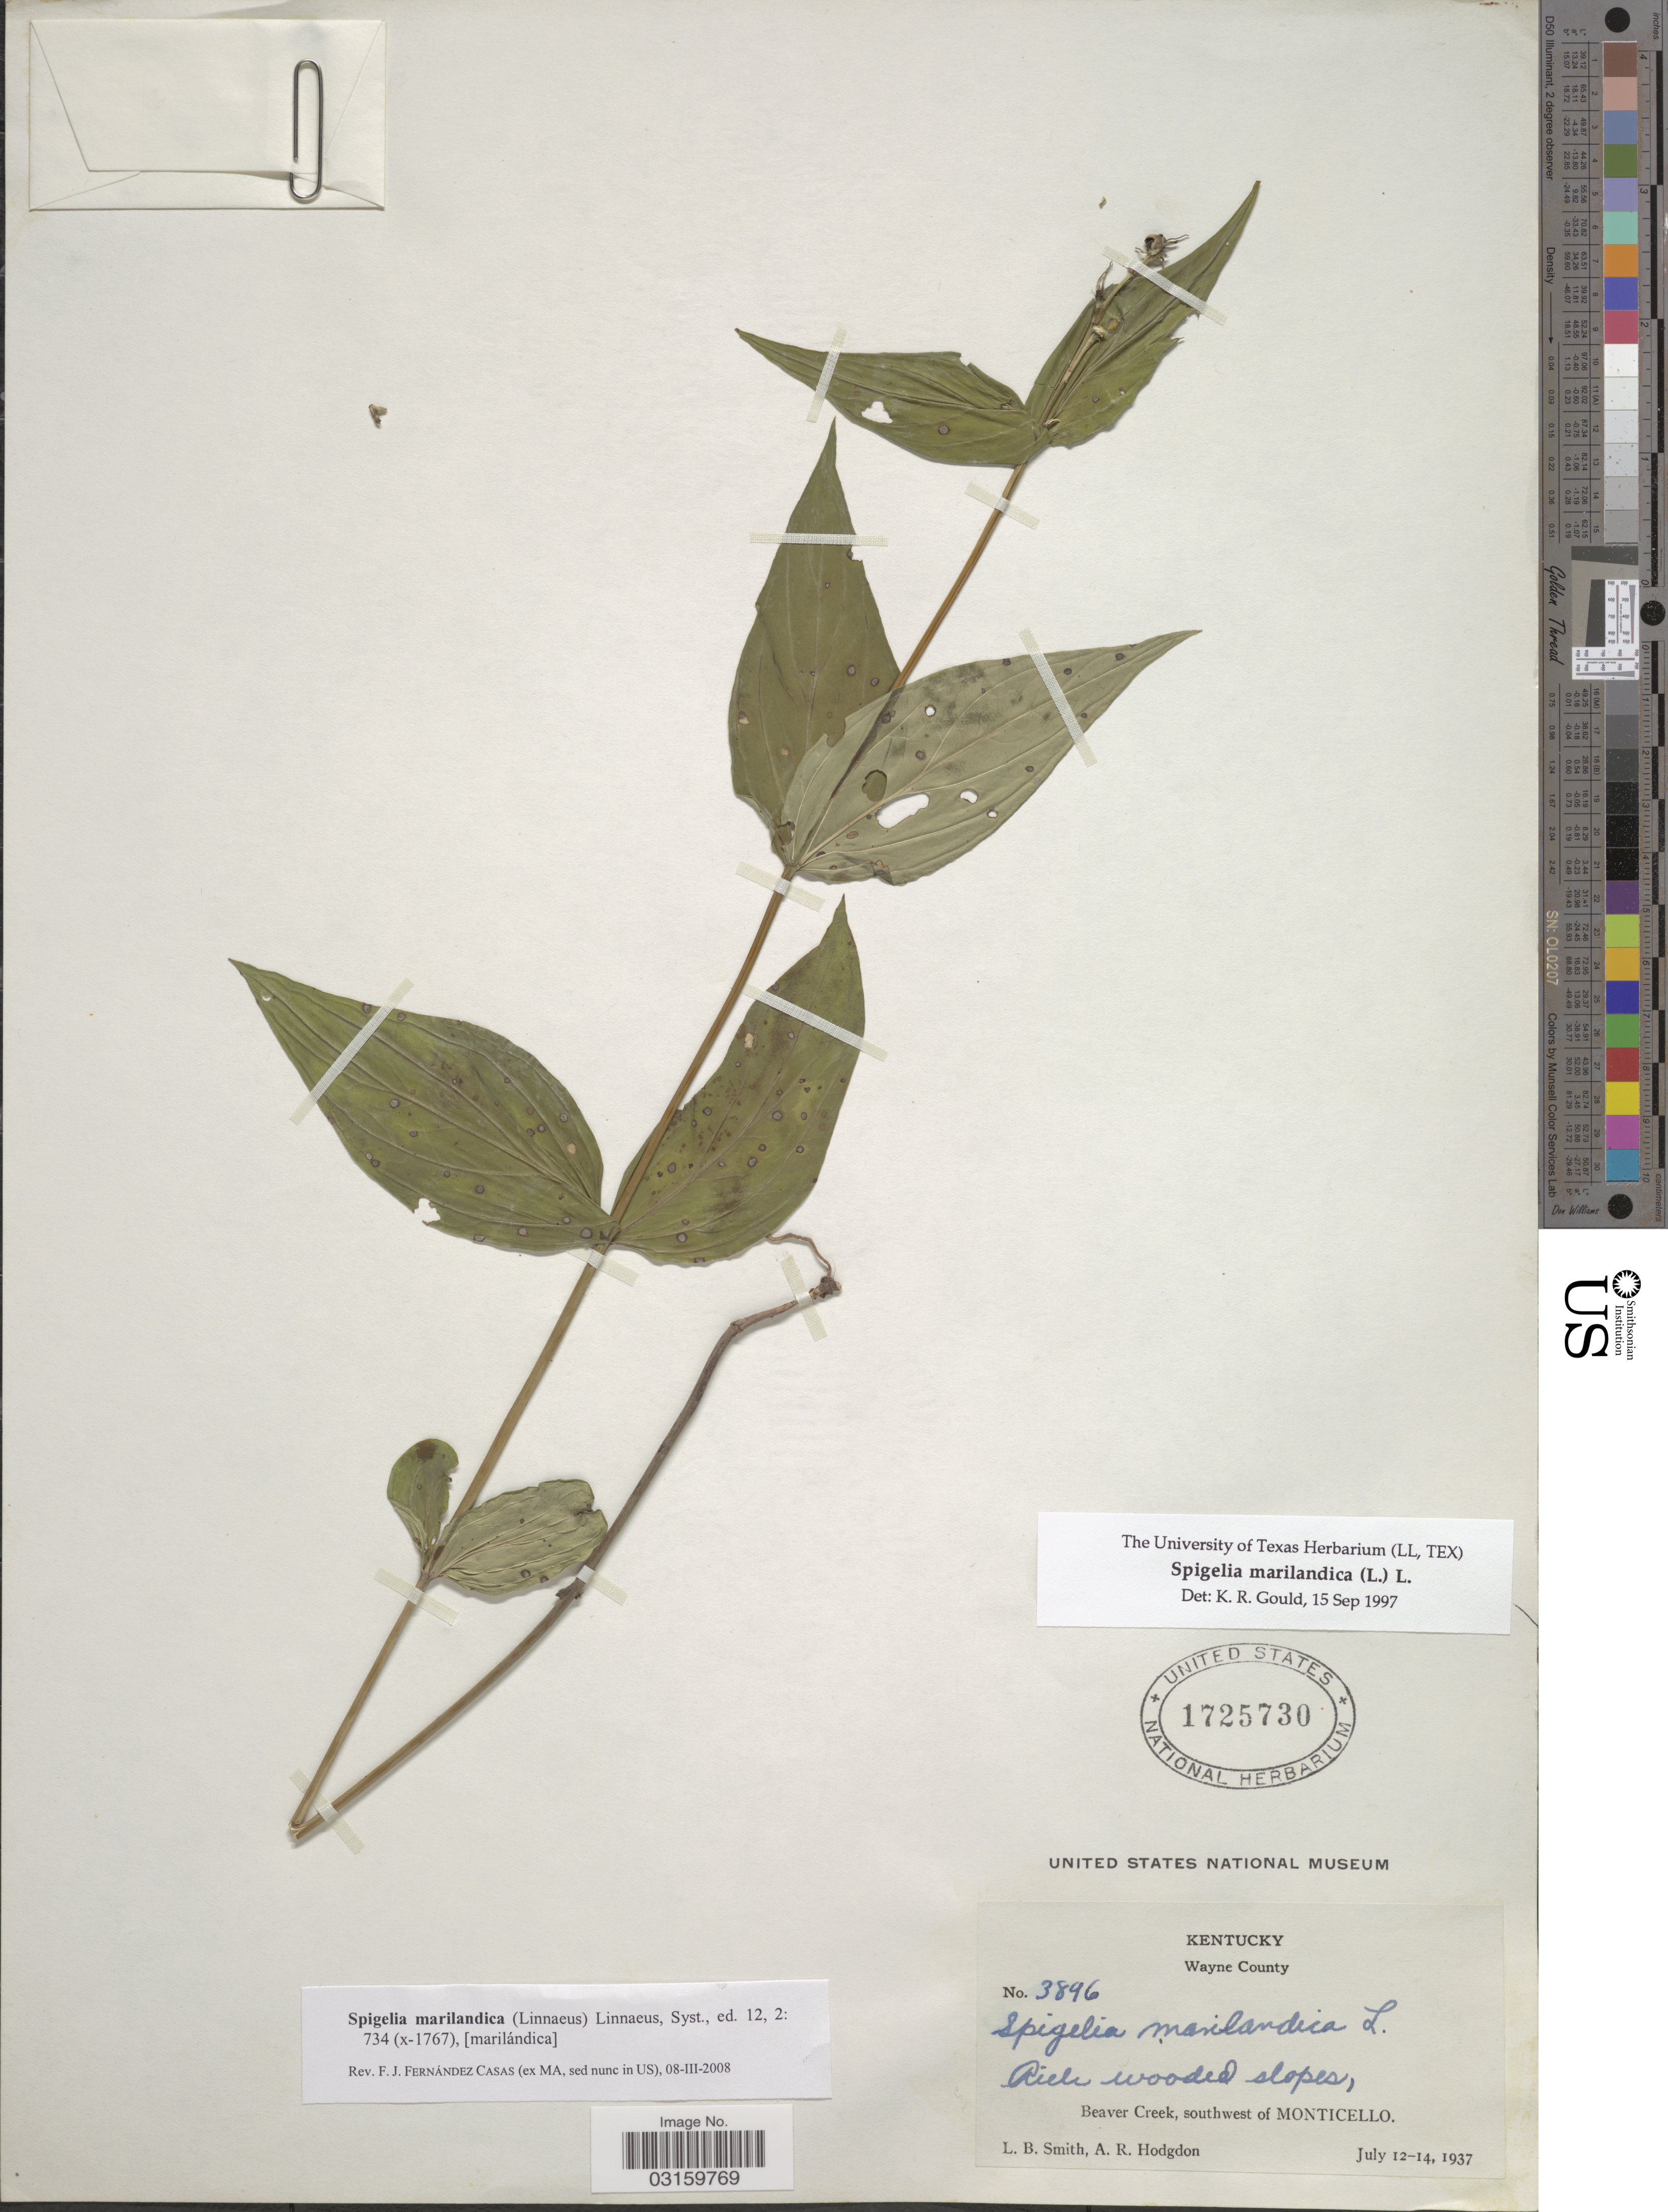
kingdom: Plantae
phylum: Tracheophyta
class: Magnoliopsida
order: Gentianales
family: Loganiaceae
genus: Spigelia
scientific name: Spigelia marilandica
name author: (L.) L.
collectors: L. Smith & A. R. Hodgdon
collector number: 3896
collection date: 1937-07-12/1937-07-14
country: United States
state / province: Kentucky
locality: Wayne County, Beaver Creek, southwest of Monticello.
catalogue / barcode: US 1725730